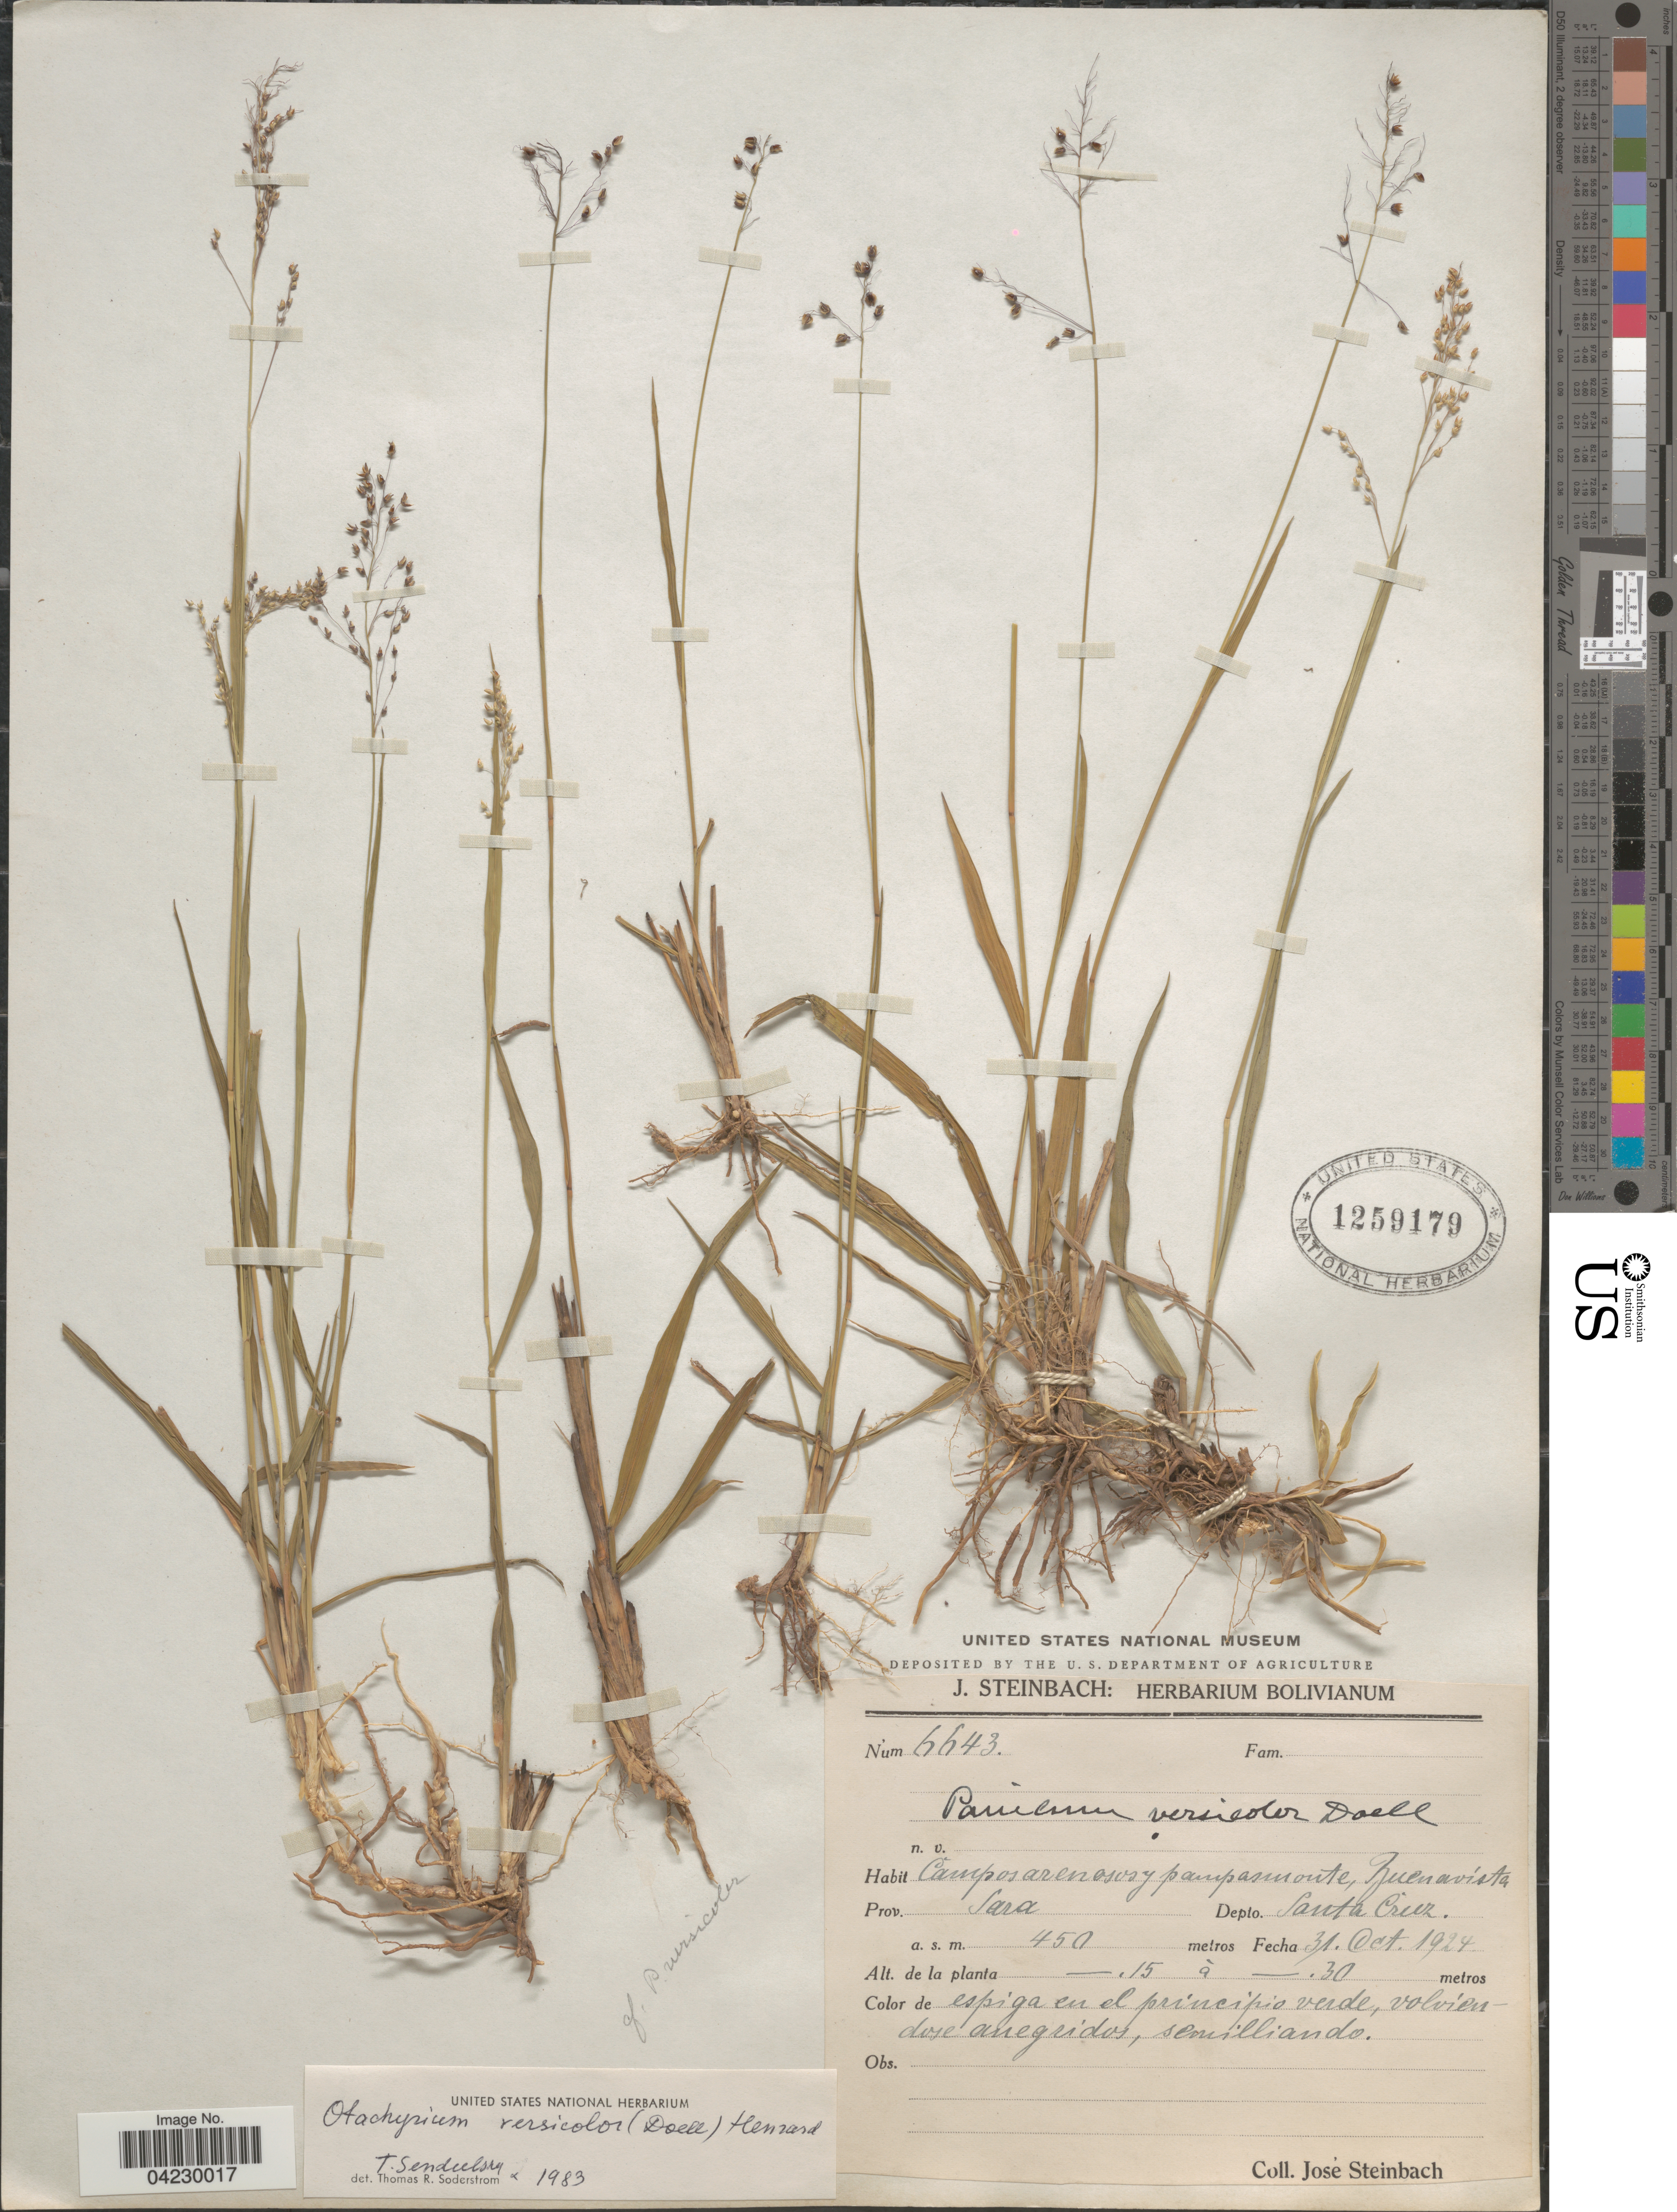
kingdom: Plantae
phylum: Tracheophyta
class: Liliopsida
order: Poales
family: Poaceae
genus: Otachyrium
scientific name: Otachyrium versicolor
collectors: J. Steinbach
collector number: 6643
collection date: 1924-10-31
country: Bolivia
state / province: Santa Cruz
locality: Prov. Sara. Depto. Santa Cruz.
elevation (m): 450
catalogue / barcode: US 1259179